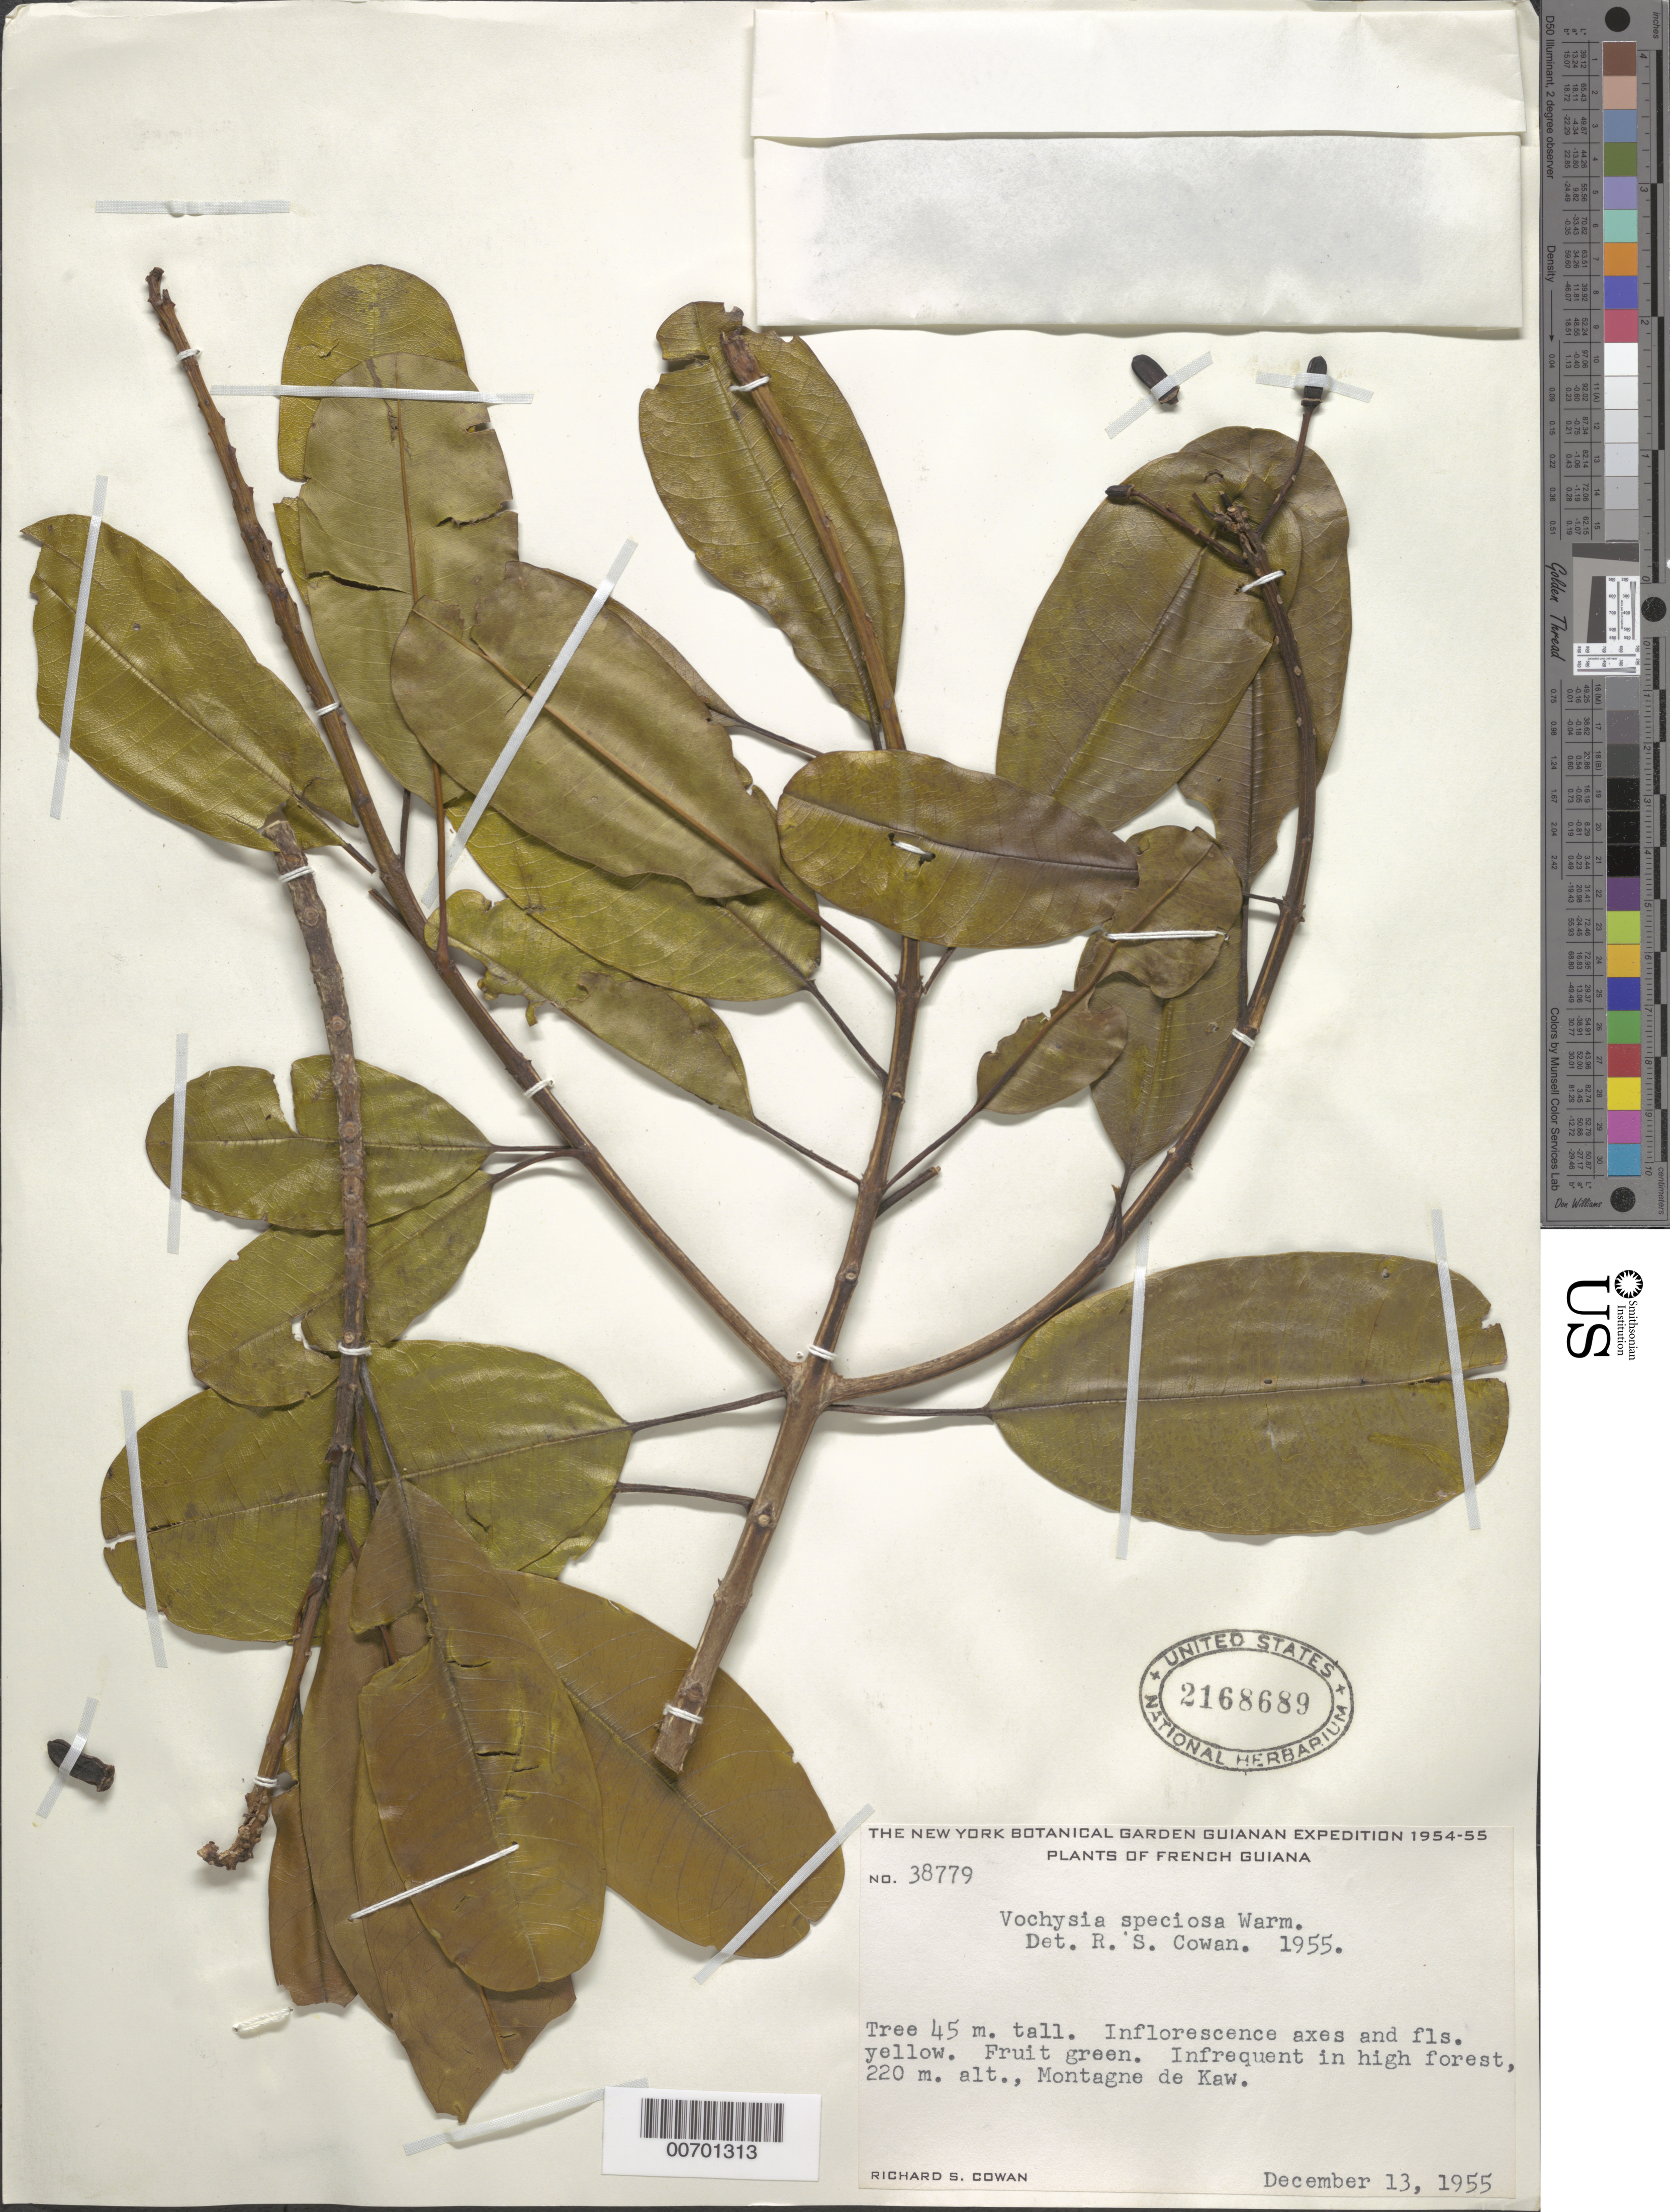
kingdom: Plantae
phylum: Tracheophyta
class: Magnoliopsida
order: Myrtales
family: Vochysiaceae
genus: Vochysia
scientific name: Vochysia speciosa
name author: Warm.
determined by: Cowan, R. S.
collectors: R. S. Cowan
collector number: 38779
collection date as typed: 13-Dec-55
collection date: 1955-12-13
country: French Guiana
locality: Montagne de Kaw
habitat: High forest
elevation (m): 220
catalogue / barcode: US 2168689